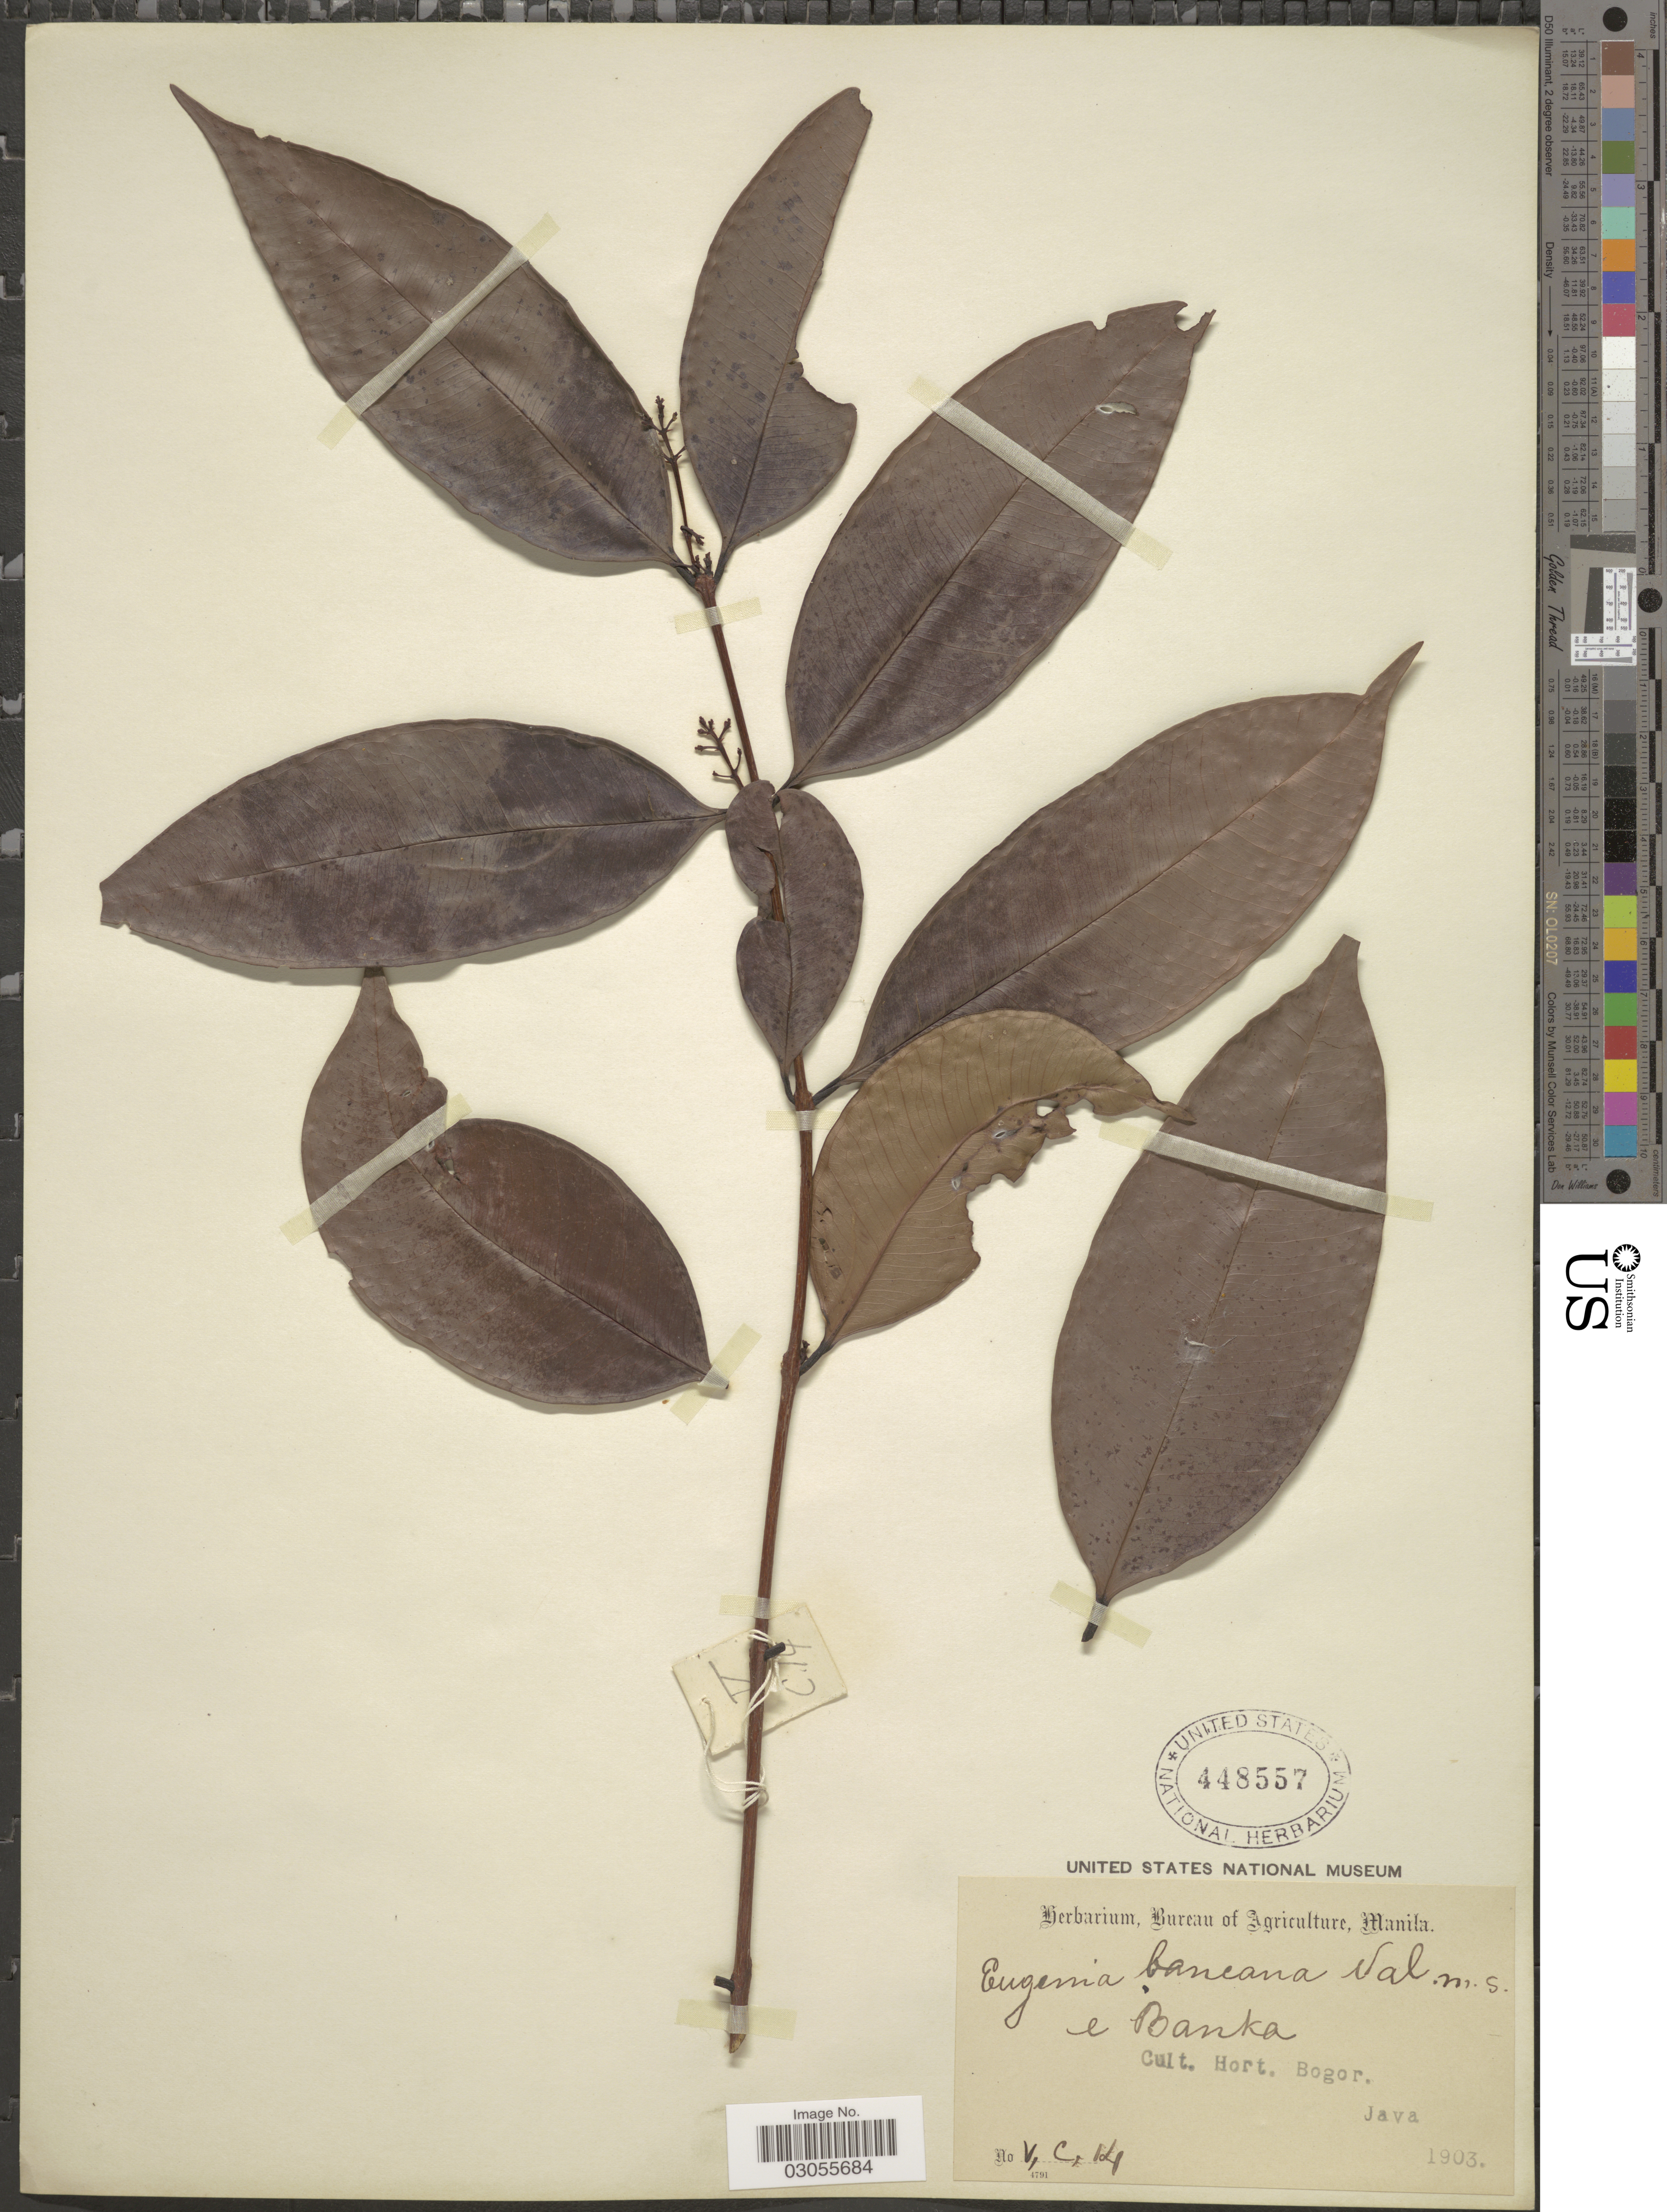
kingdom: Plantae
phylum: Tracheophyta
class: Magnoliopsida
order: Myrtales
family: Myrtaceae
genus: Eugenia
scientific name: Eugenia bancana ined.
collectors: ex Herb. Bur. Agric. Manila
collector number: V, C, 14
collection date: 1903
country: Indonesia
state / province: Java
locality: Cult. Hort. Bogor.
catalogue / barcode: US 448557